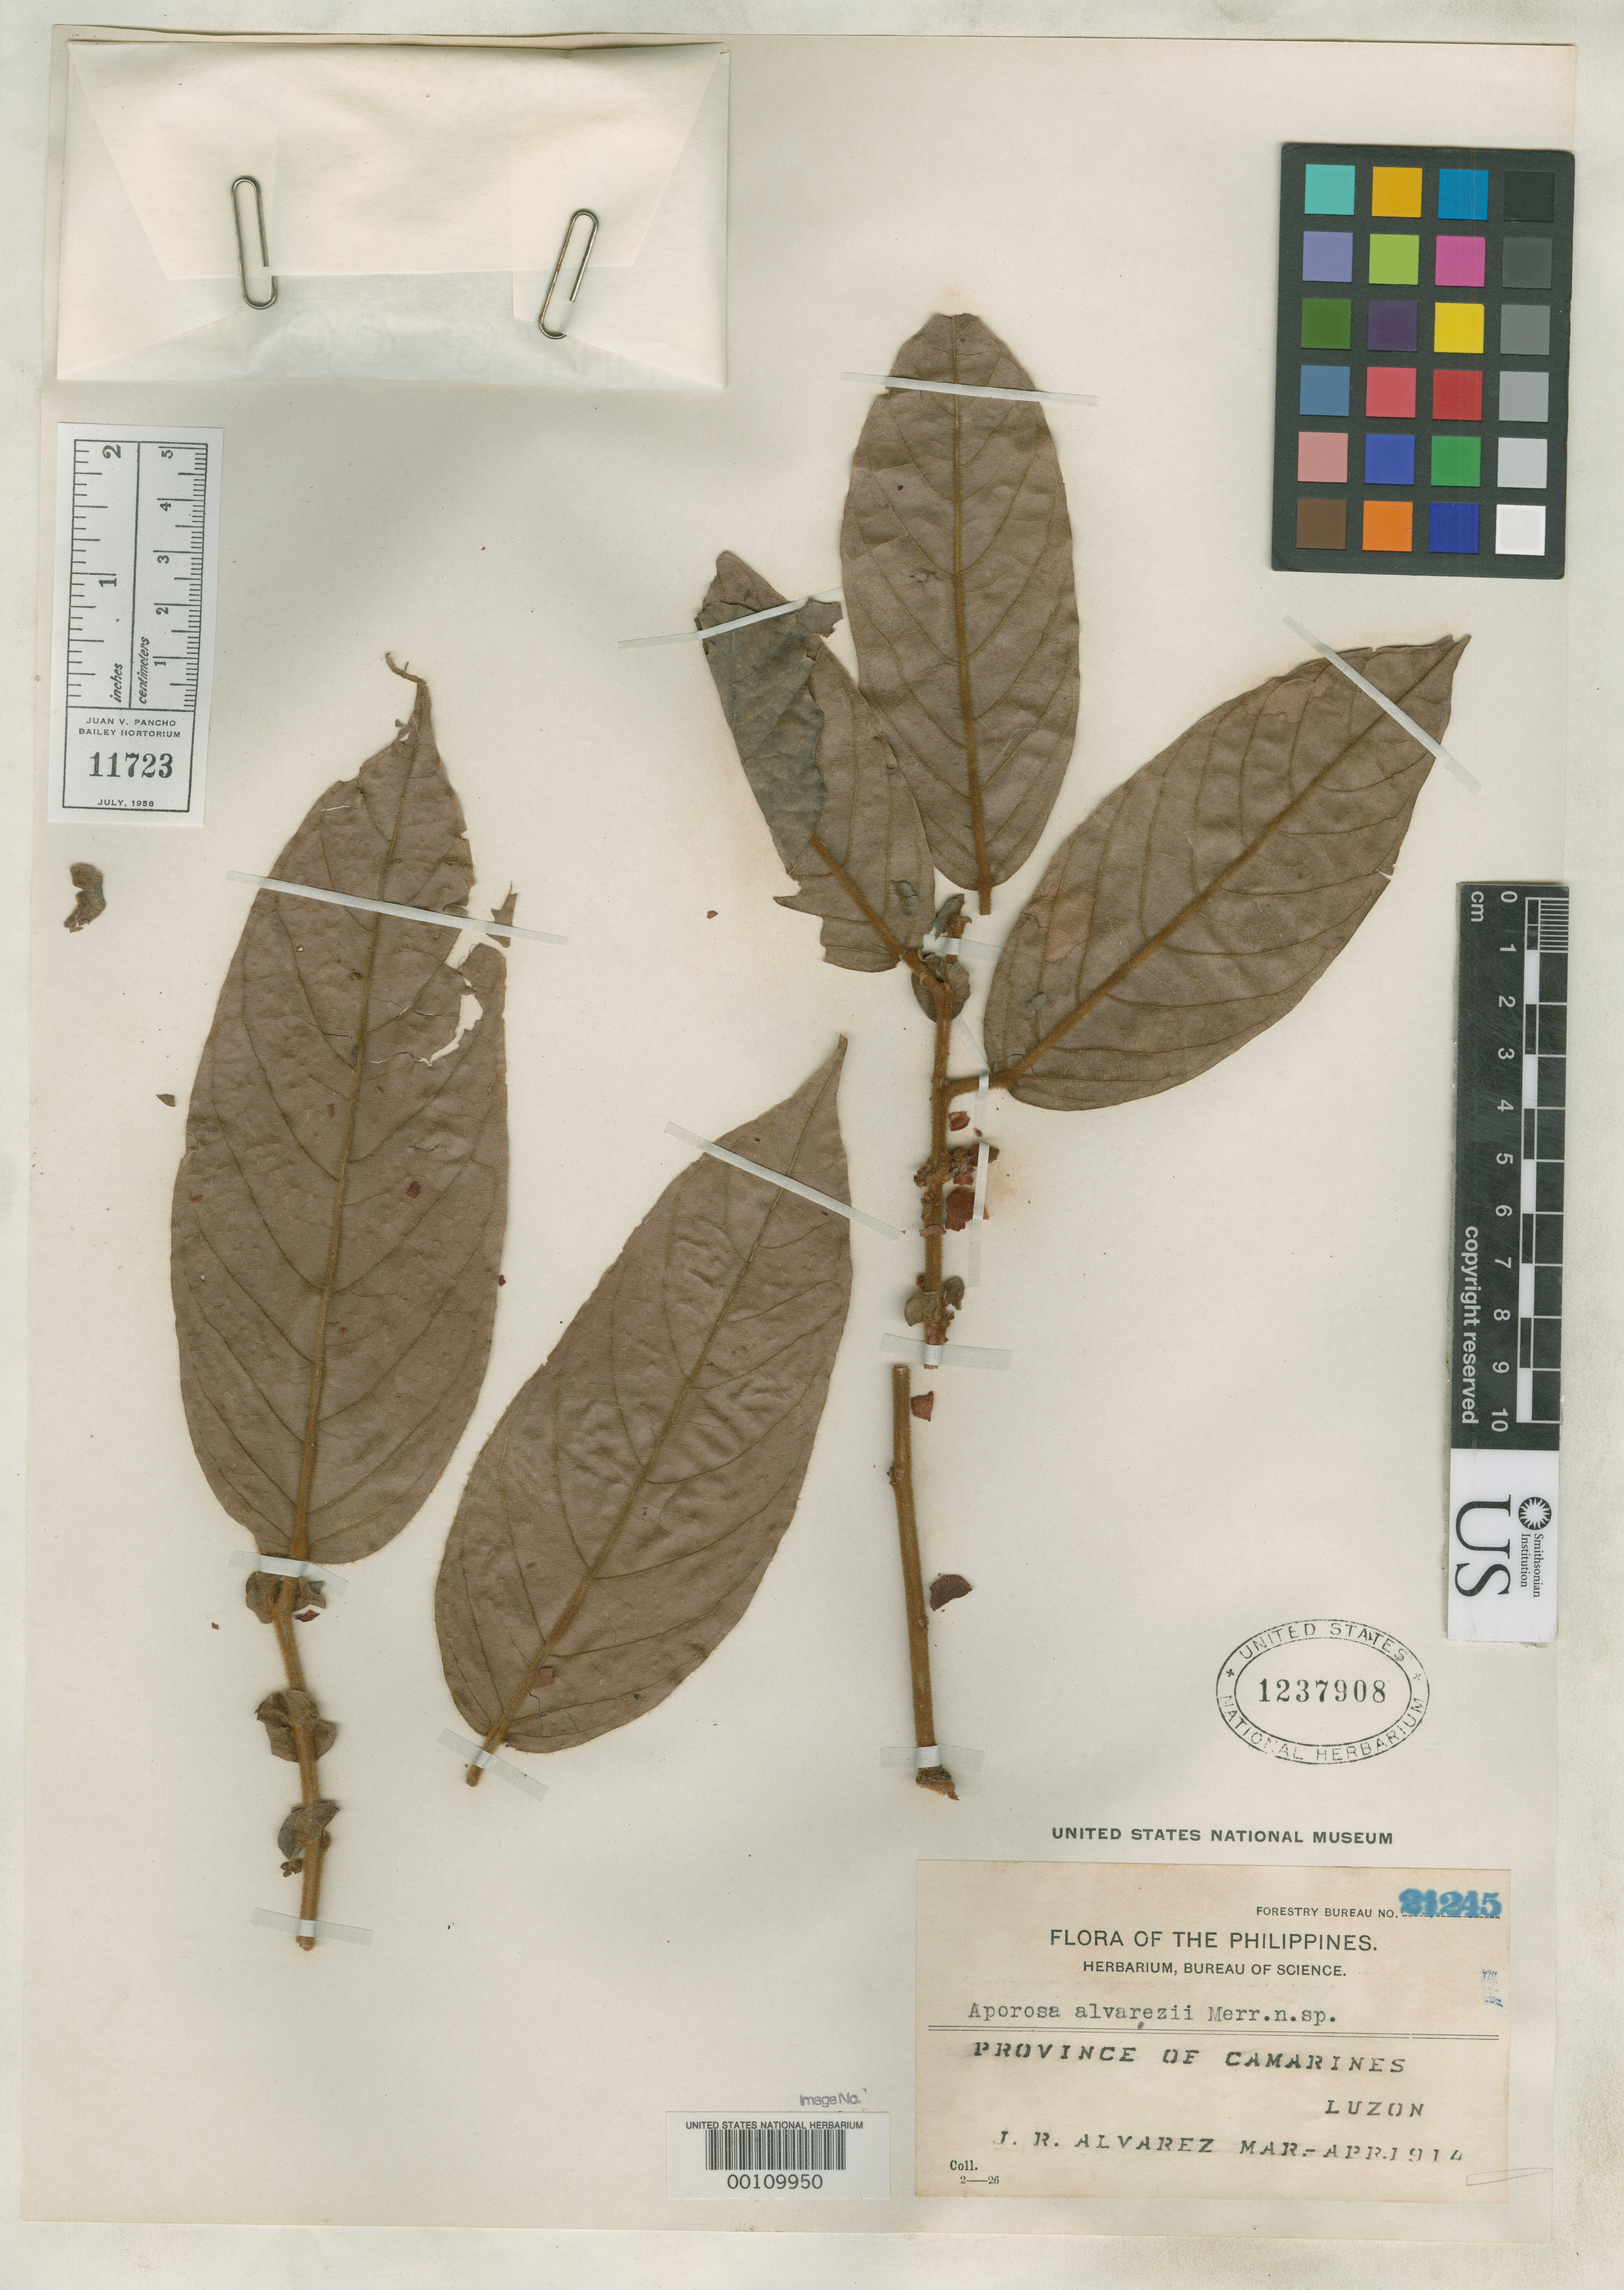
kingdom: Plantae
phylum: Tracheophyta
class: Magnoliopsida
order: Malpighiales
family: Phyllanthaceae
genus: Aporosa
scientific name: Aporosa alvarezii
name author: Merr.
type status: Isotype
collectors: R. Alvarez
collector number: For. Bur. 21245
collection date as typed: Mar 1914 to -- Apr 1914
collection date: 1914-03/1914-04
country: Philippines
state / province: Bicol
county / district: Camarines Norte / Camarines Sur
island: Luzon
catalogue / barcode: US 1237908